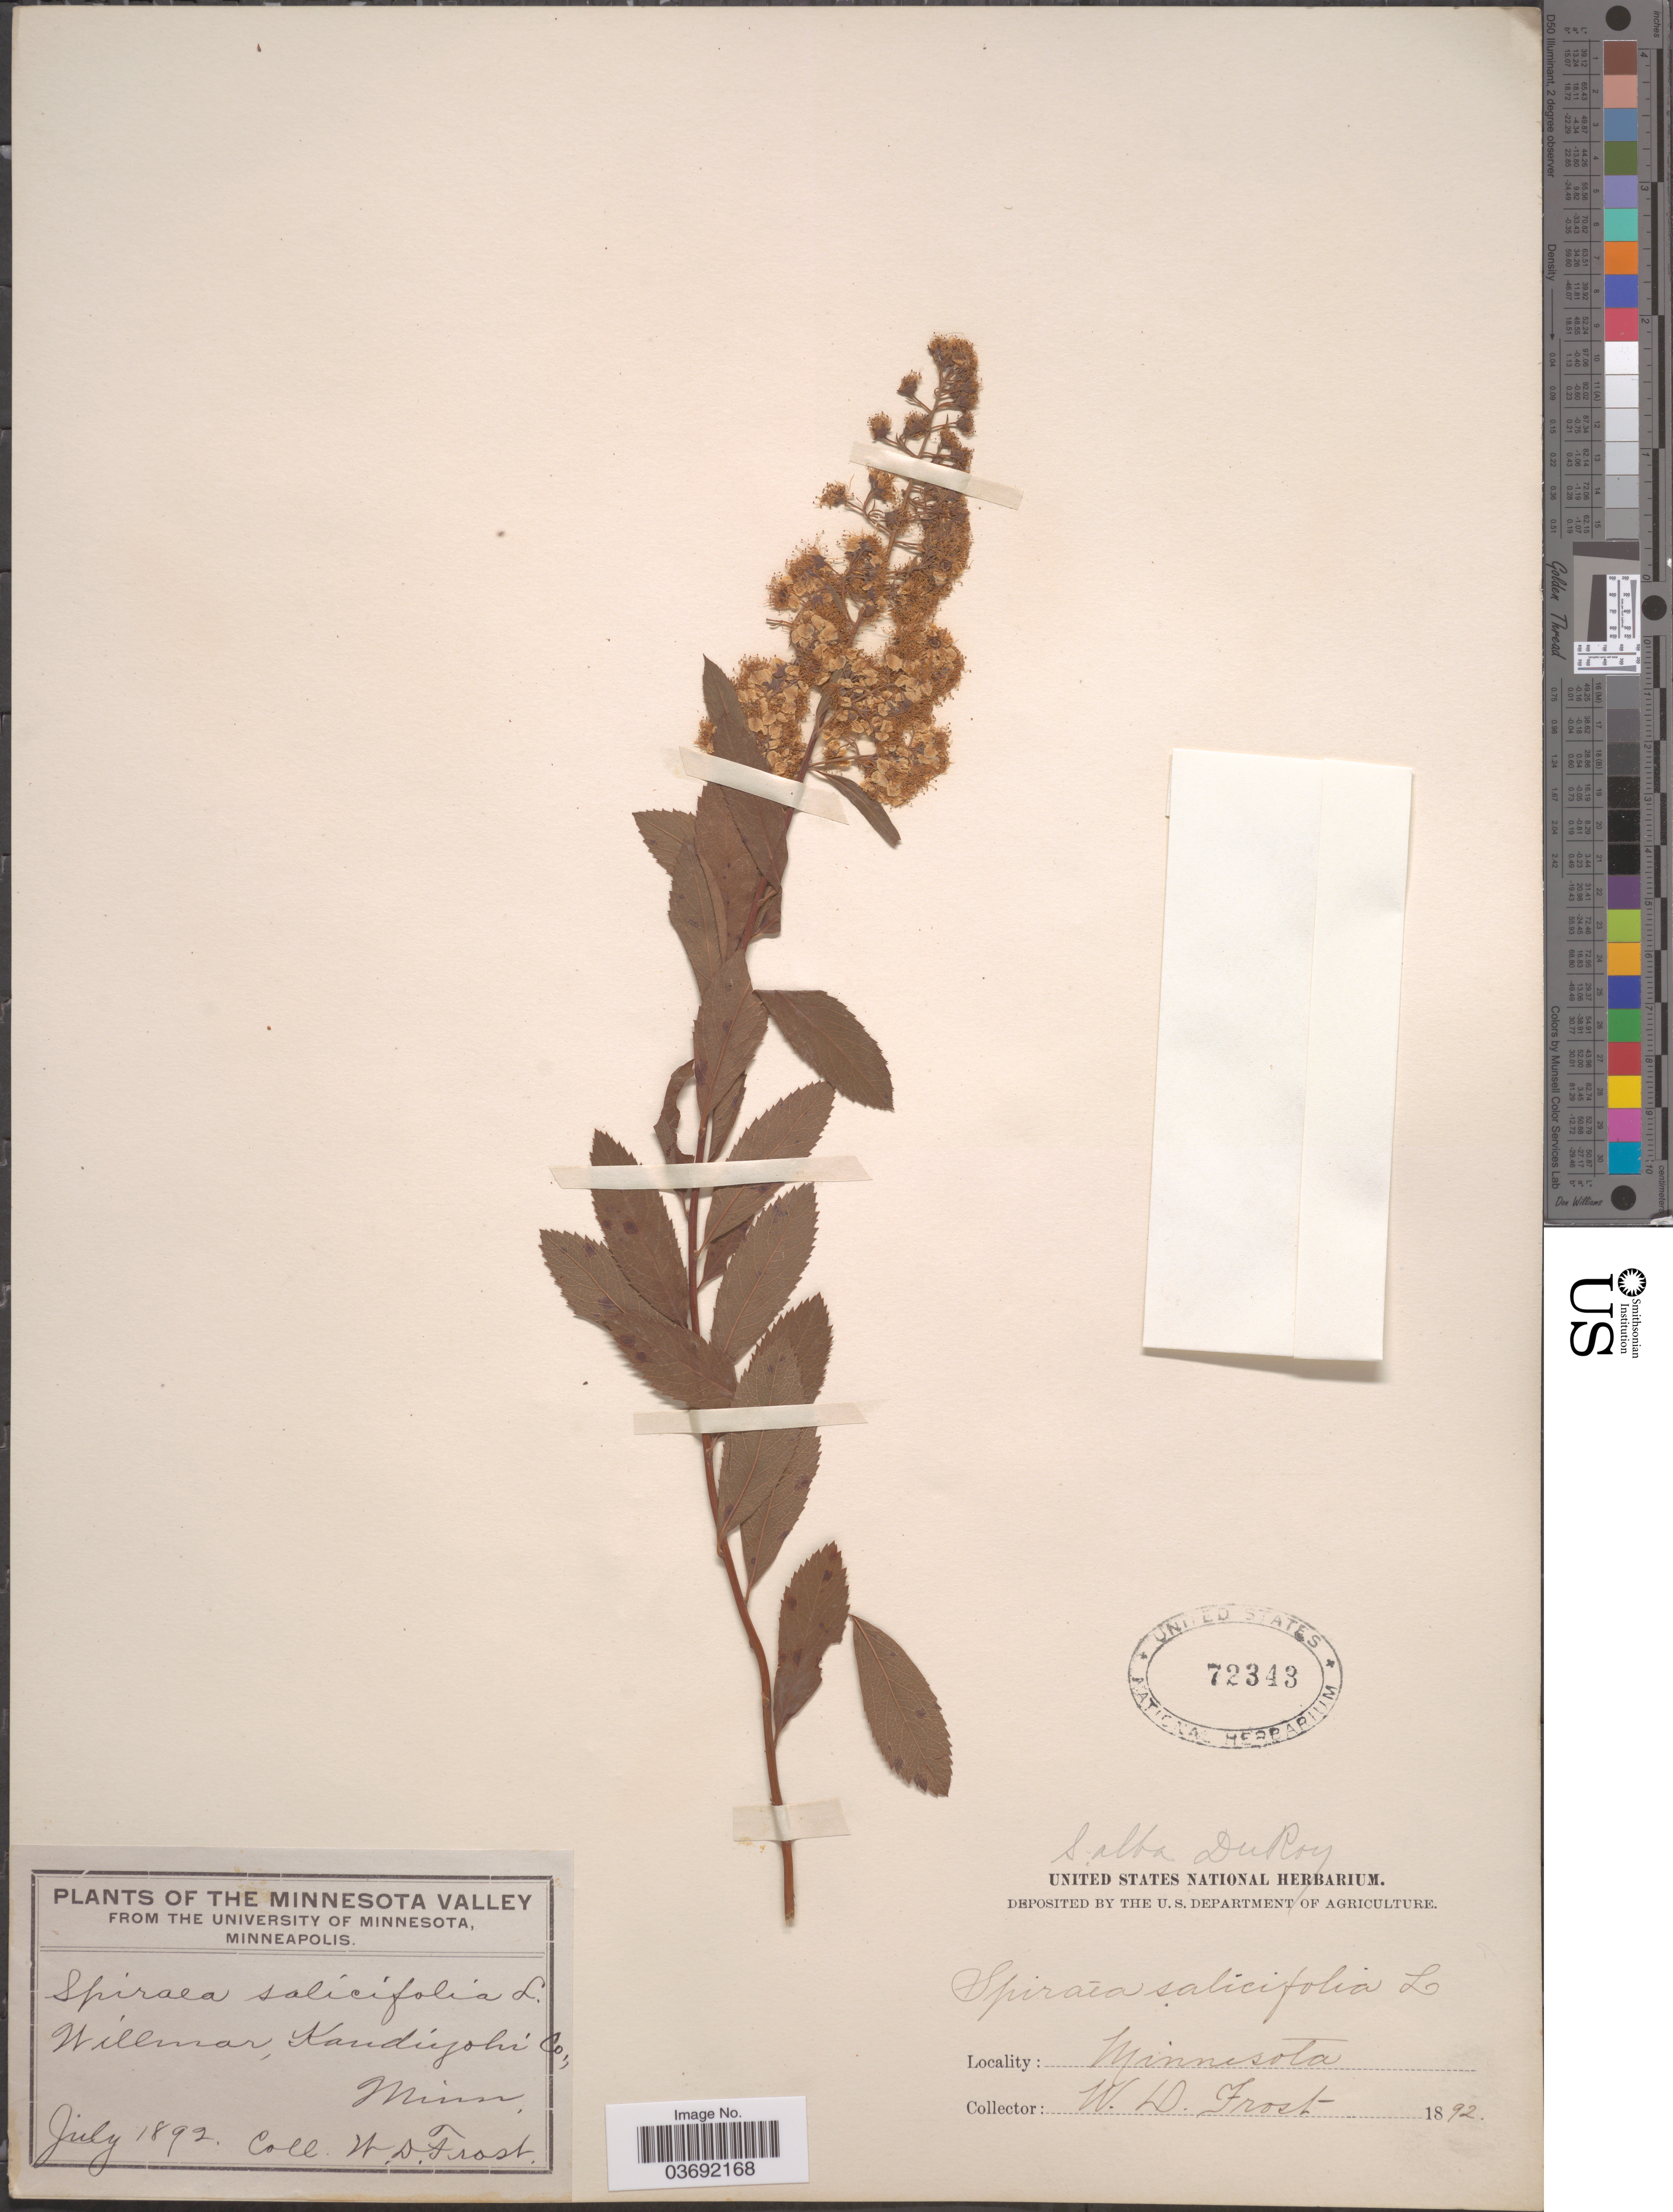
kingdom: Plantae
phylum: Tracheophyta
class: Magnoliopsida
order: Rosales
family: Rosaceae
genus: Spiraea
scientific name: Spiraea alba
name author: Du Roi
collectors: W. Frost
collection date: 1892-07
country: United States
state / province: Minnesota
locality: The Minnesota Valley. Willmar, Kandiyohi Co.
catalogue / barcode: US 72343